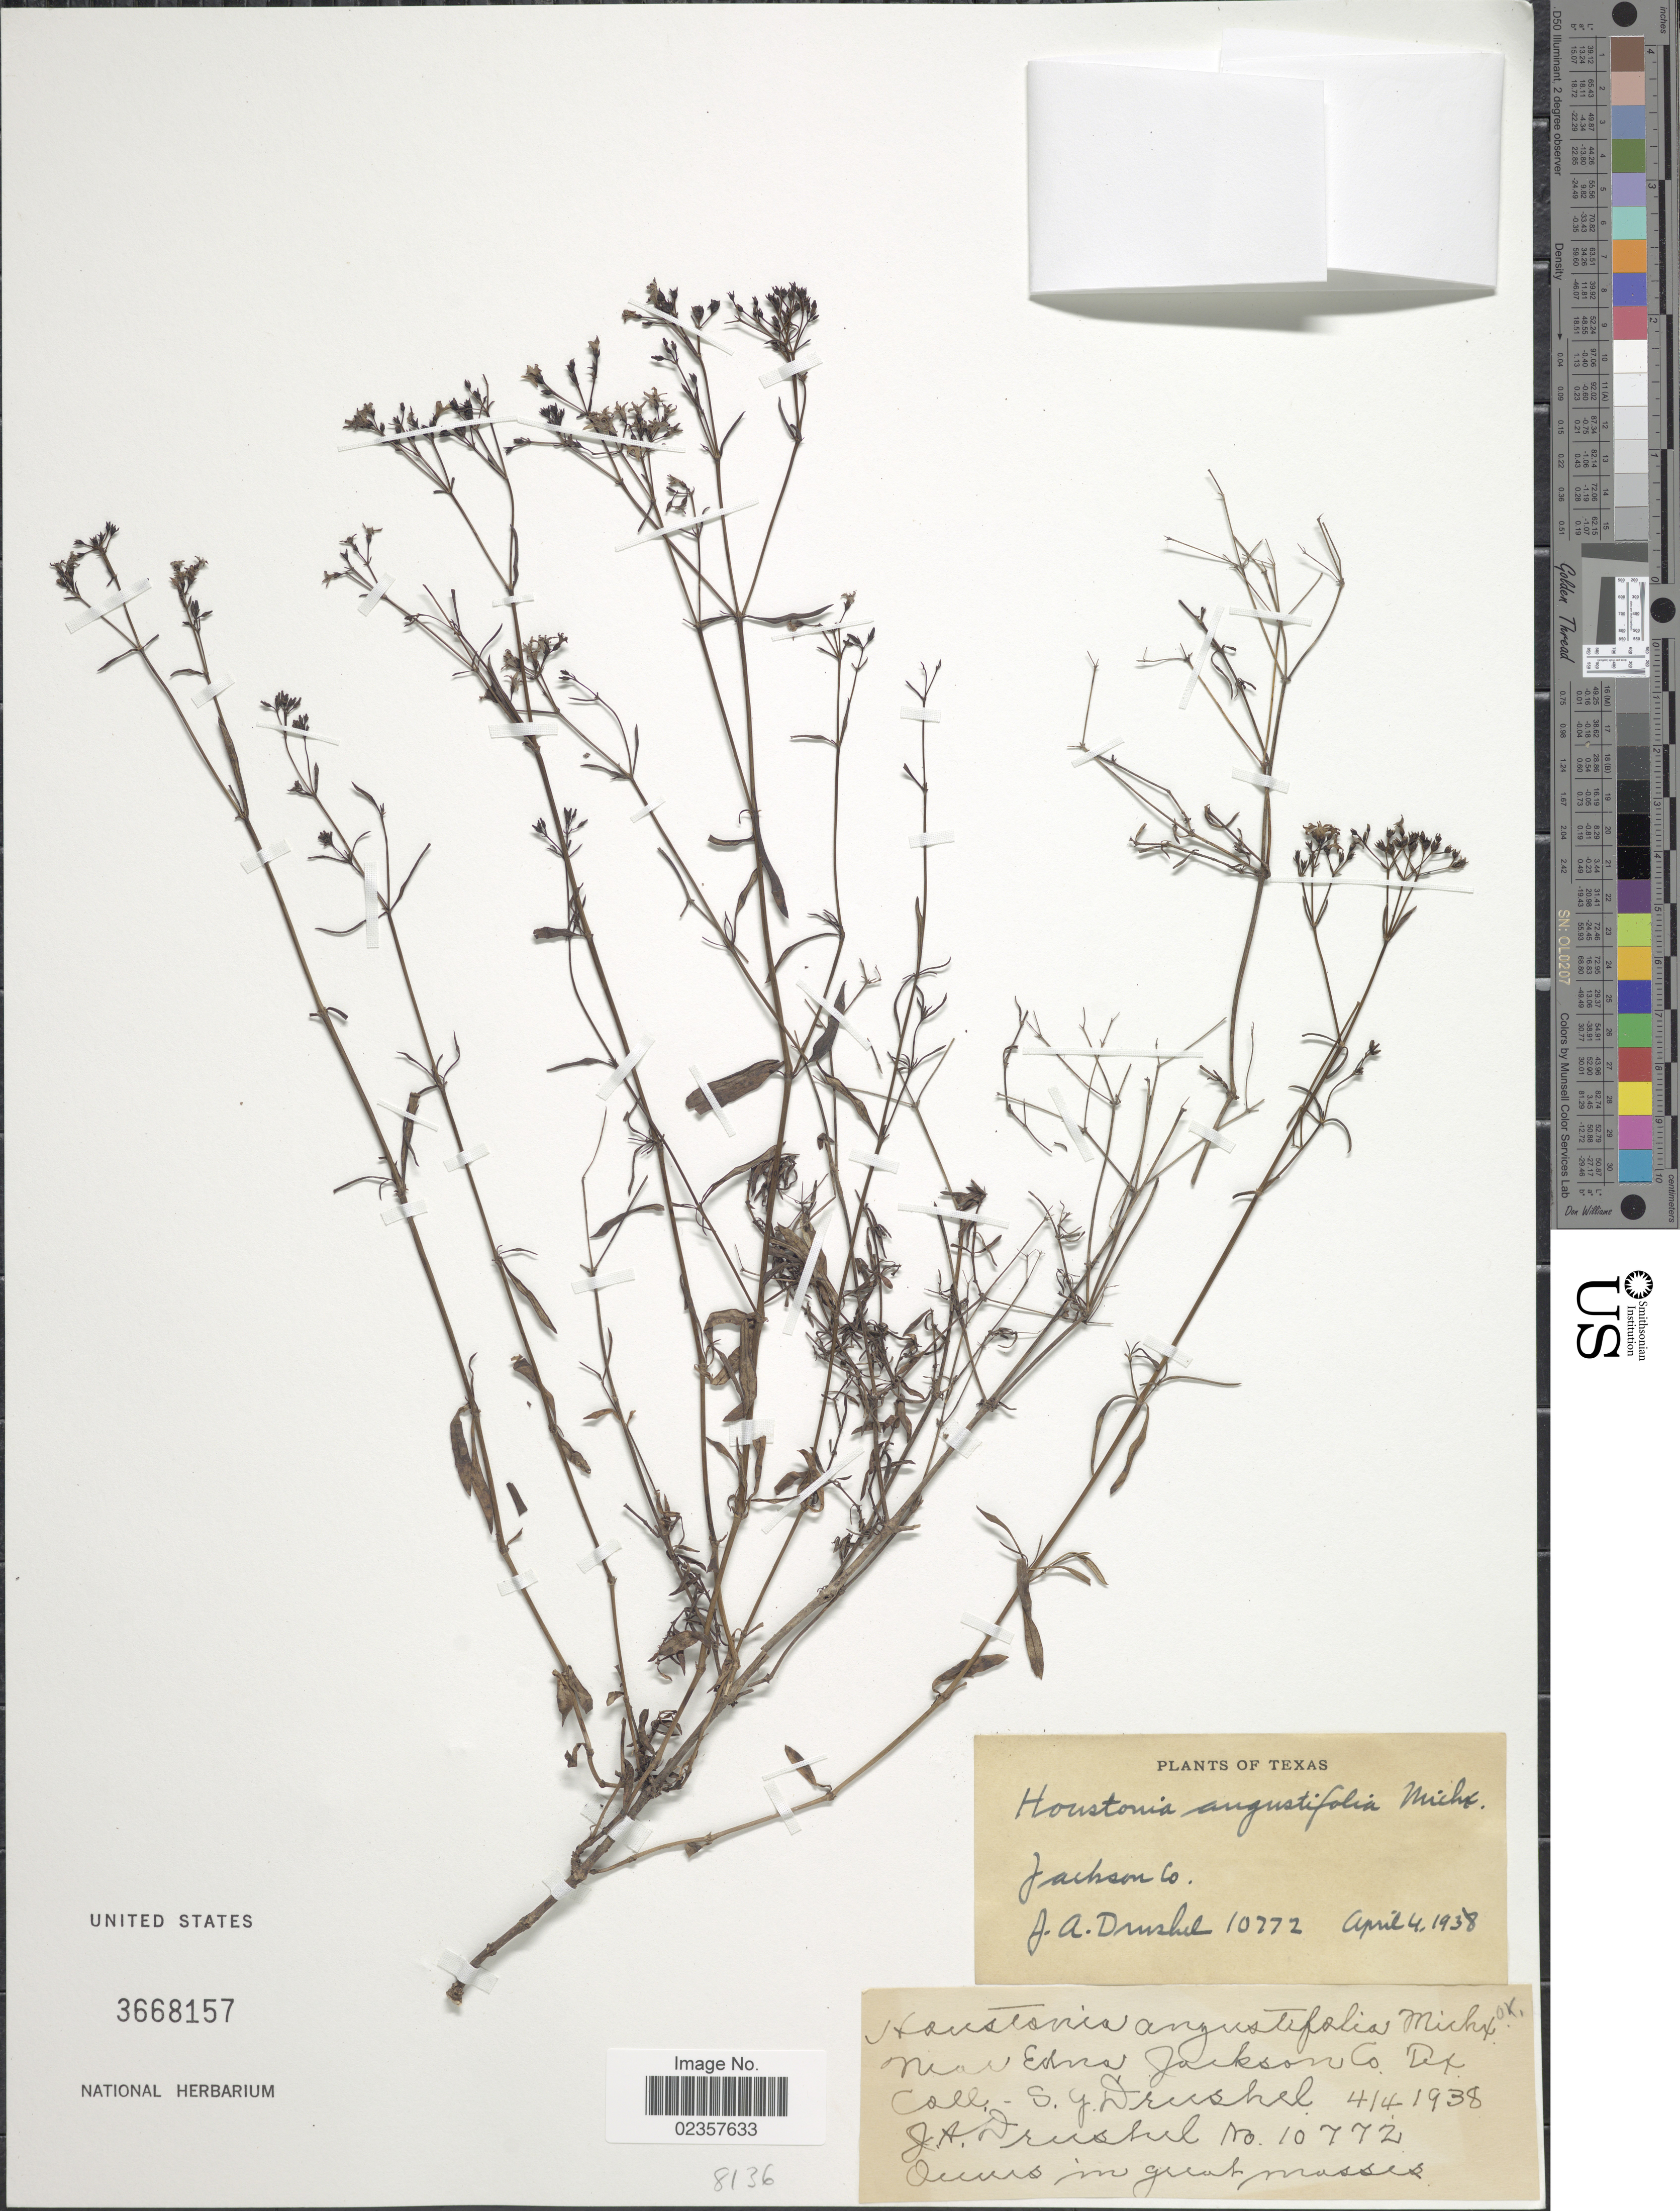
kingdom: Plantae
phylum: Tracheophyta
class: Magnoliopsida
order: Gentianales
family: Rubiaceae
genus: Houstonia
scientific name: Houstonia nigricans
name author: (Lam.) Fernald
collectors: J. A. Drushel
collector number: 10772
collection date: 1938-04-04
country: United States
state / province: Texas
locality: Jackson Co. Near Edna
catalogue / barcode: US 3668157